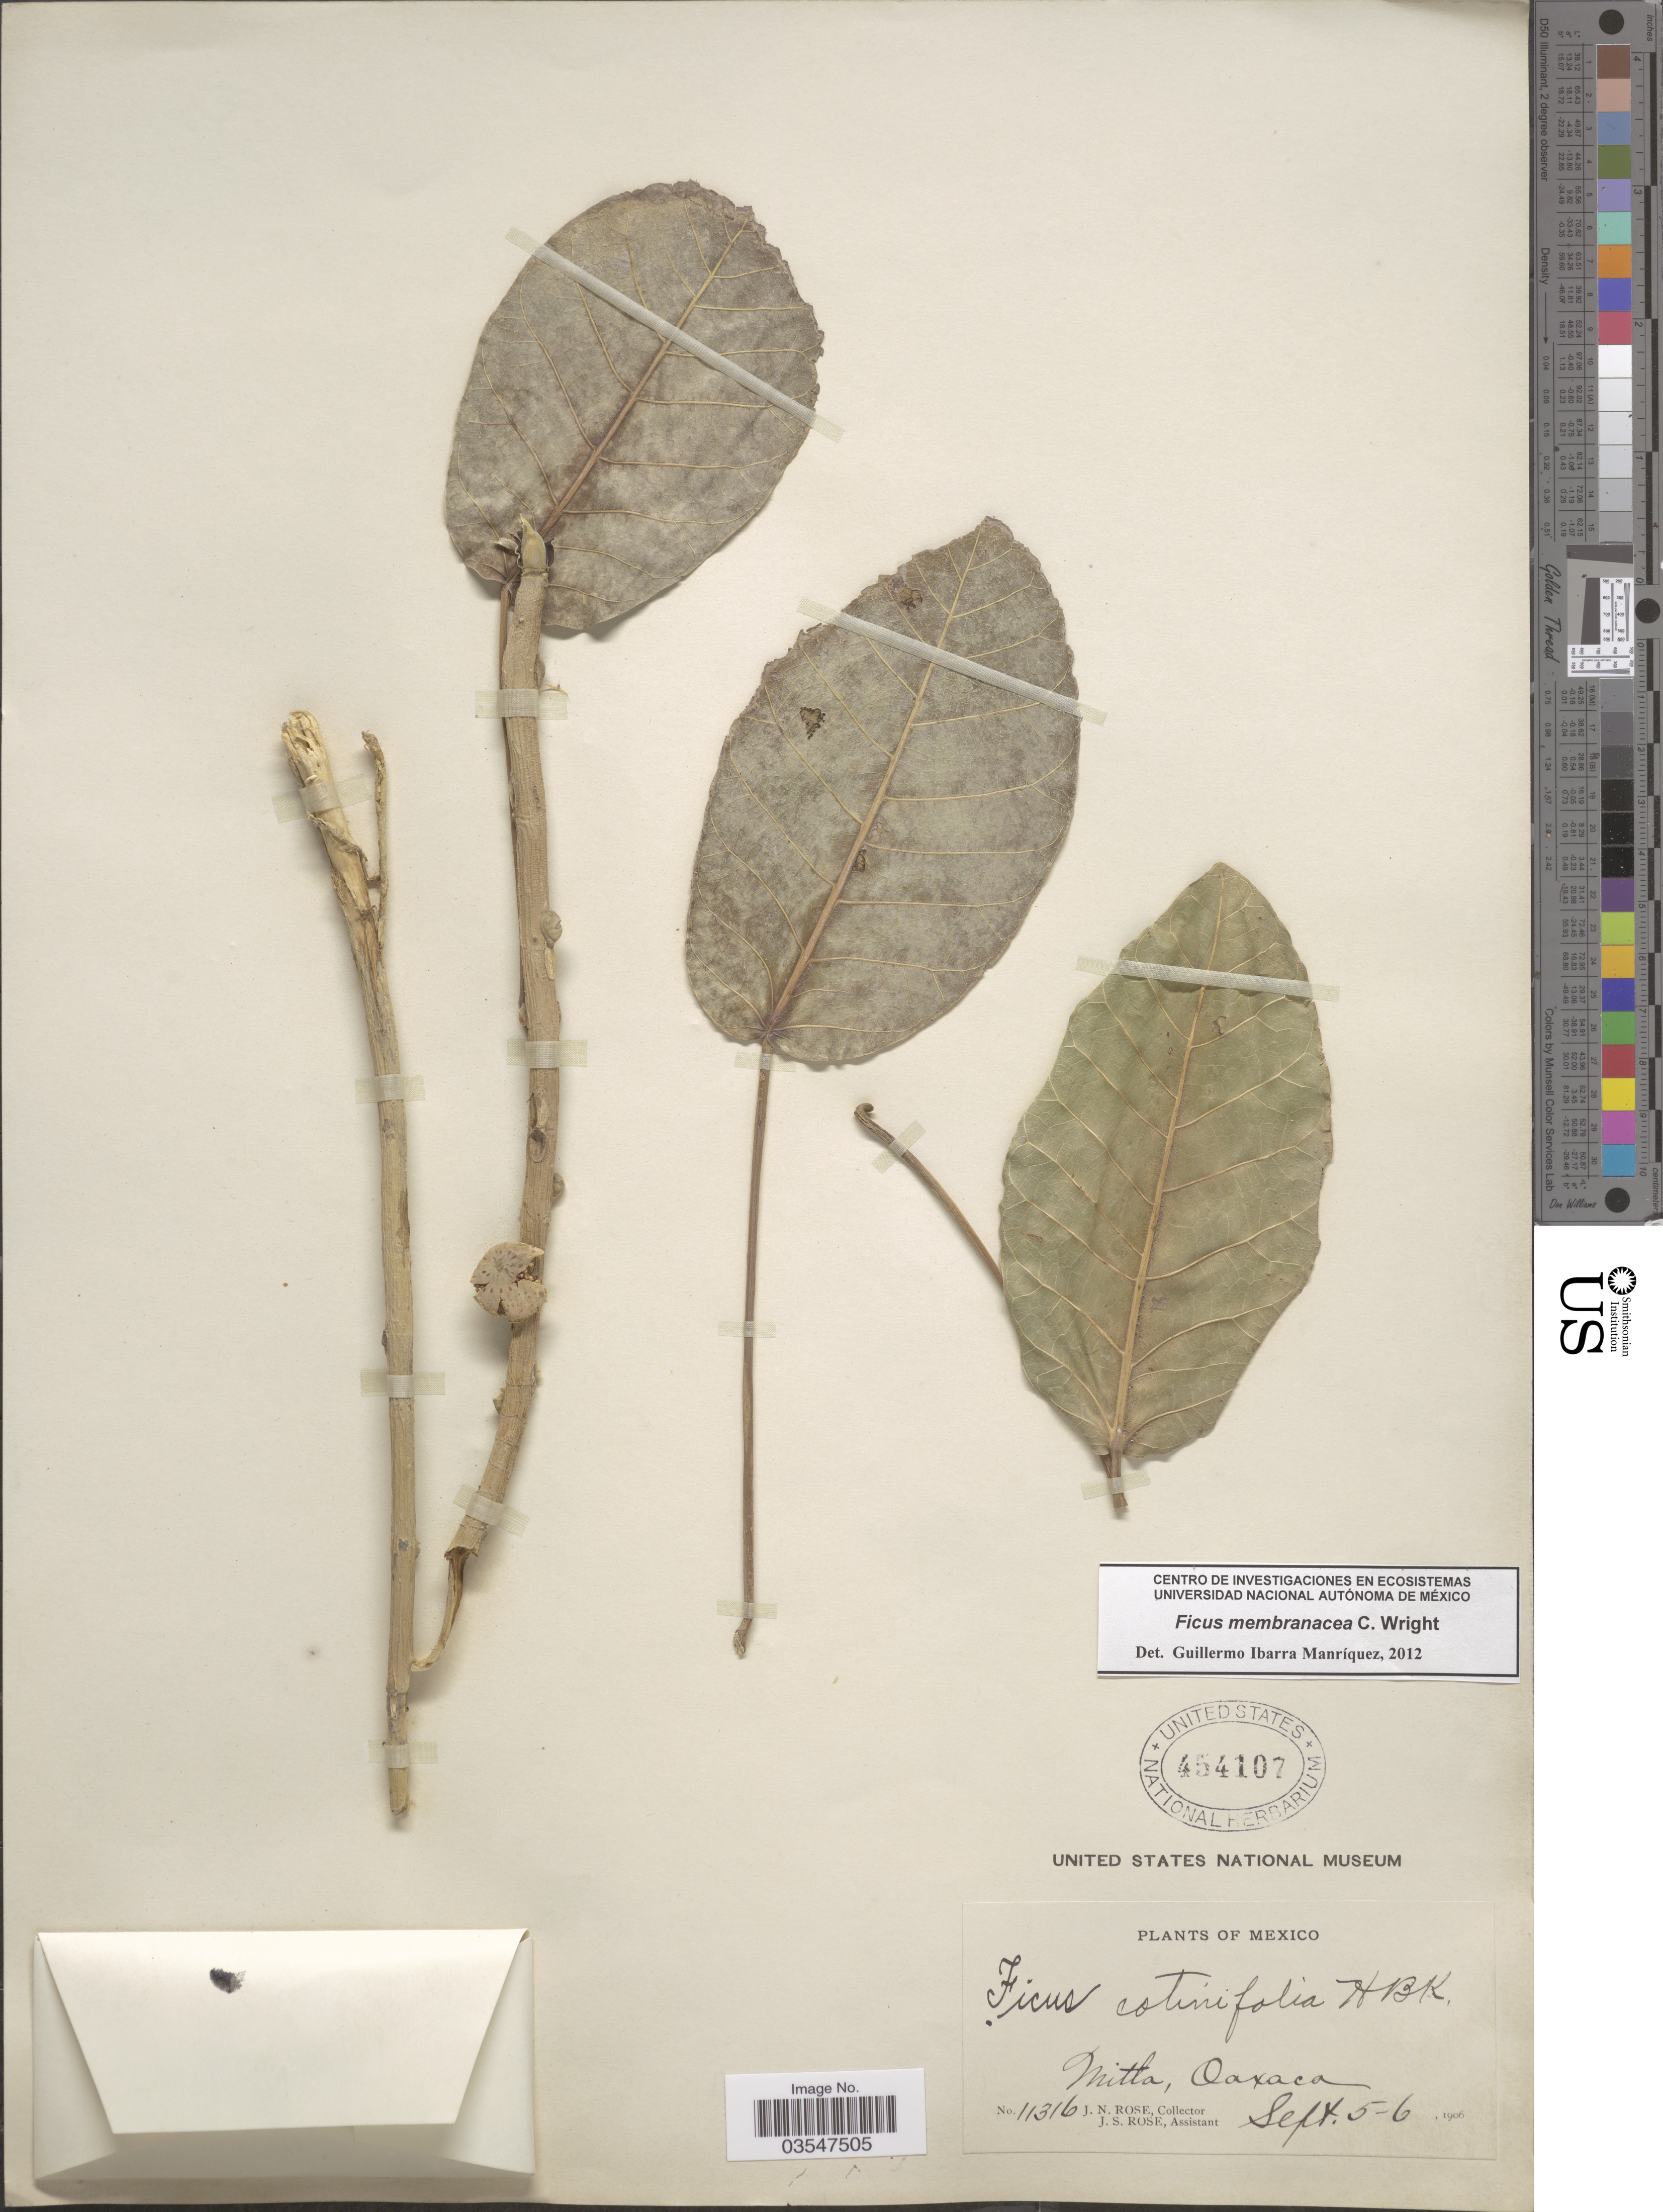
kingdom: Plantae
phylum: Tracheophyta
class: Magnoliopsida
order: Rosales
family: Moraceae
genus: Ficus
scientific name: Ficus membranacea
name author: C. Wright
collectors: J. N. Rose & J. S. Rose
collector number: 11316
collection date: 1906-09-05/1906-09-06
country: Mexico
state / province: Oaxaca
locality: Mitla.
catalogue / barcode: US 454107